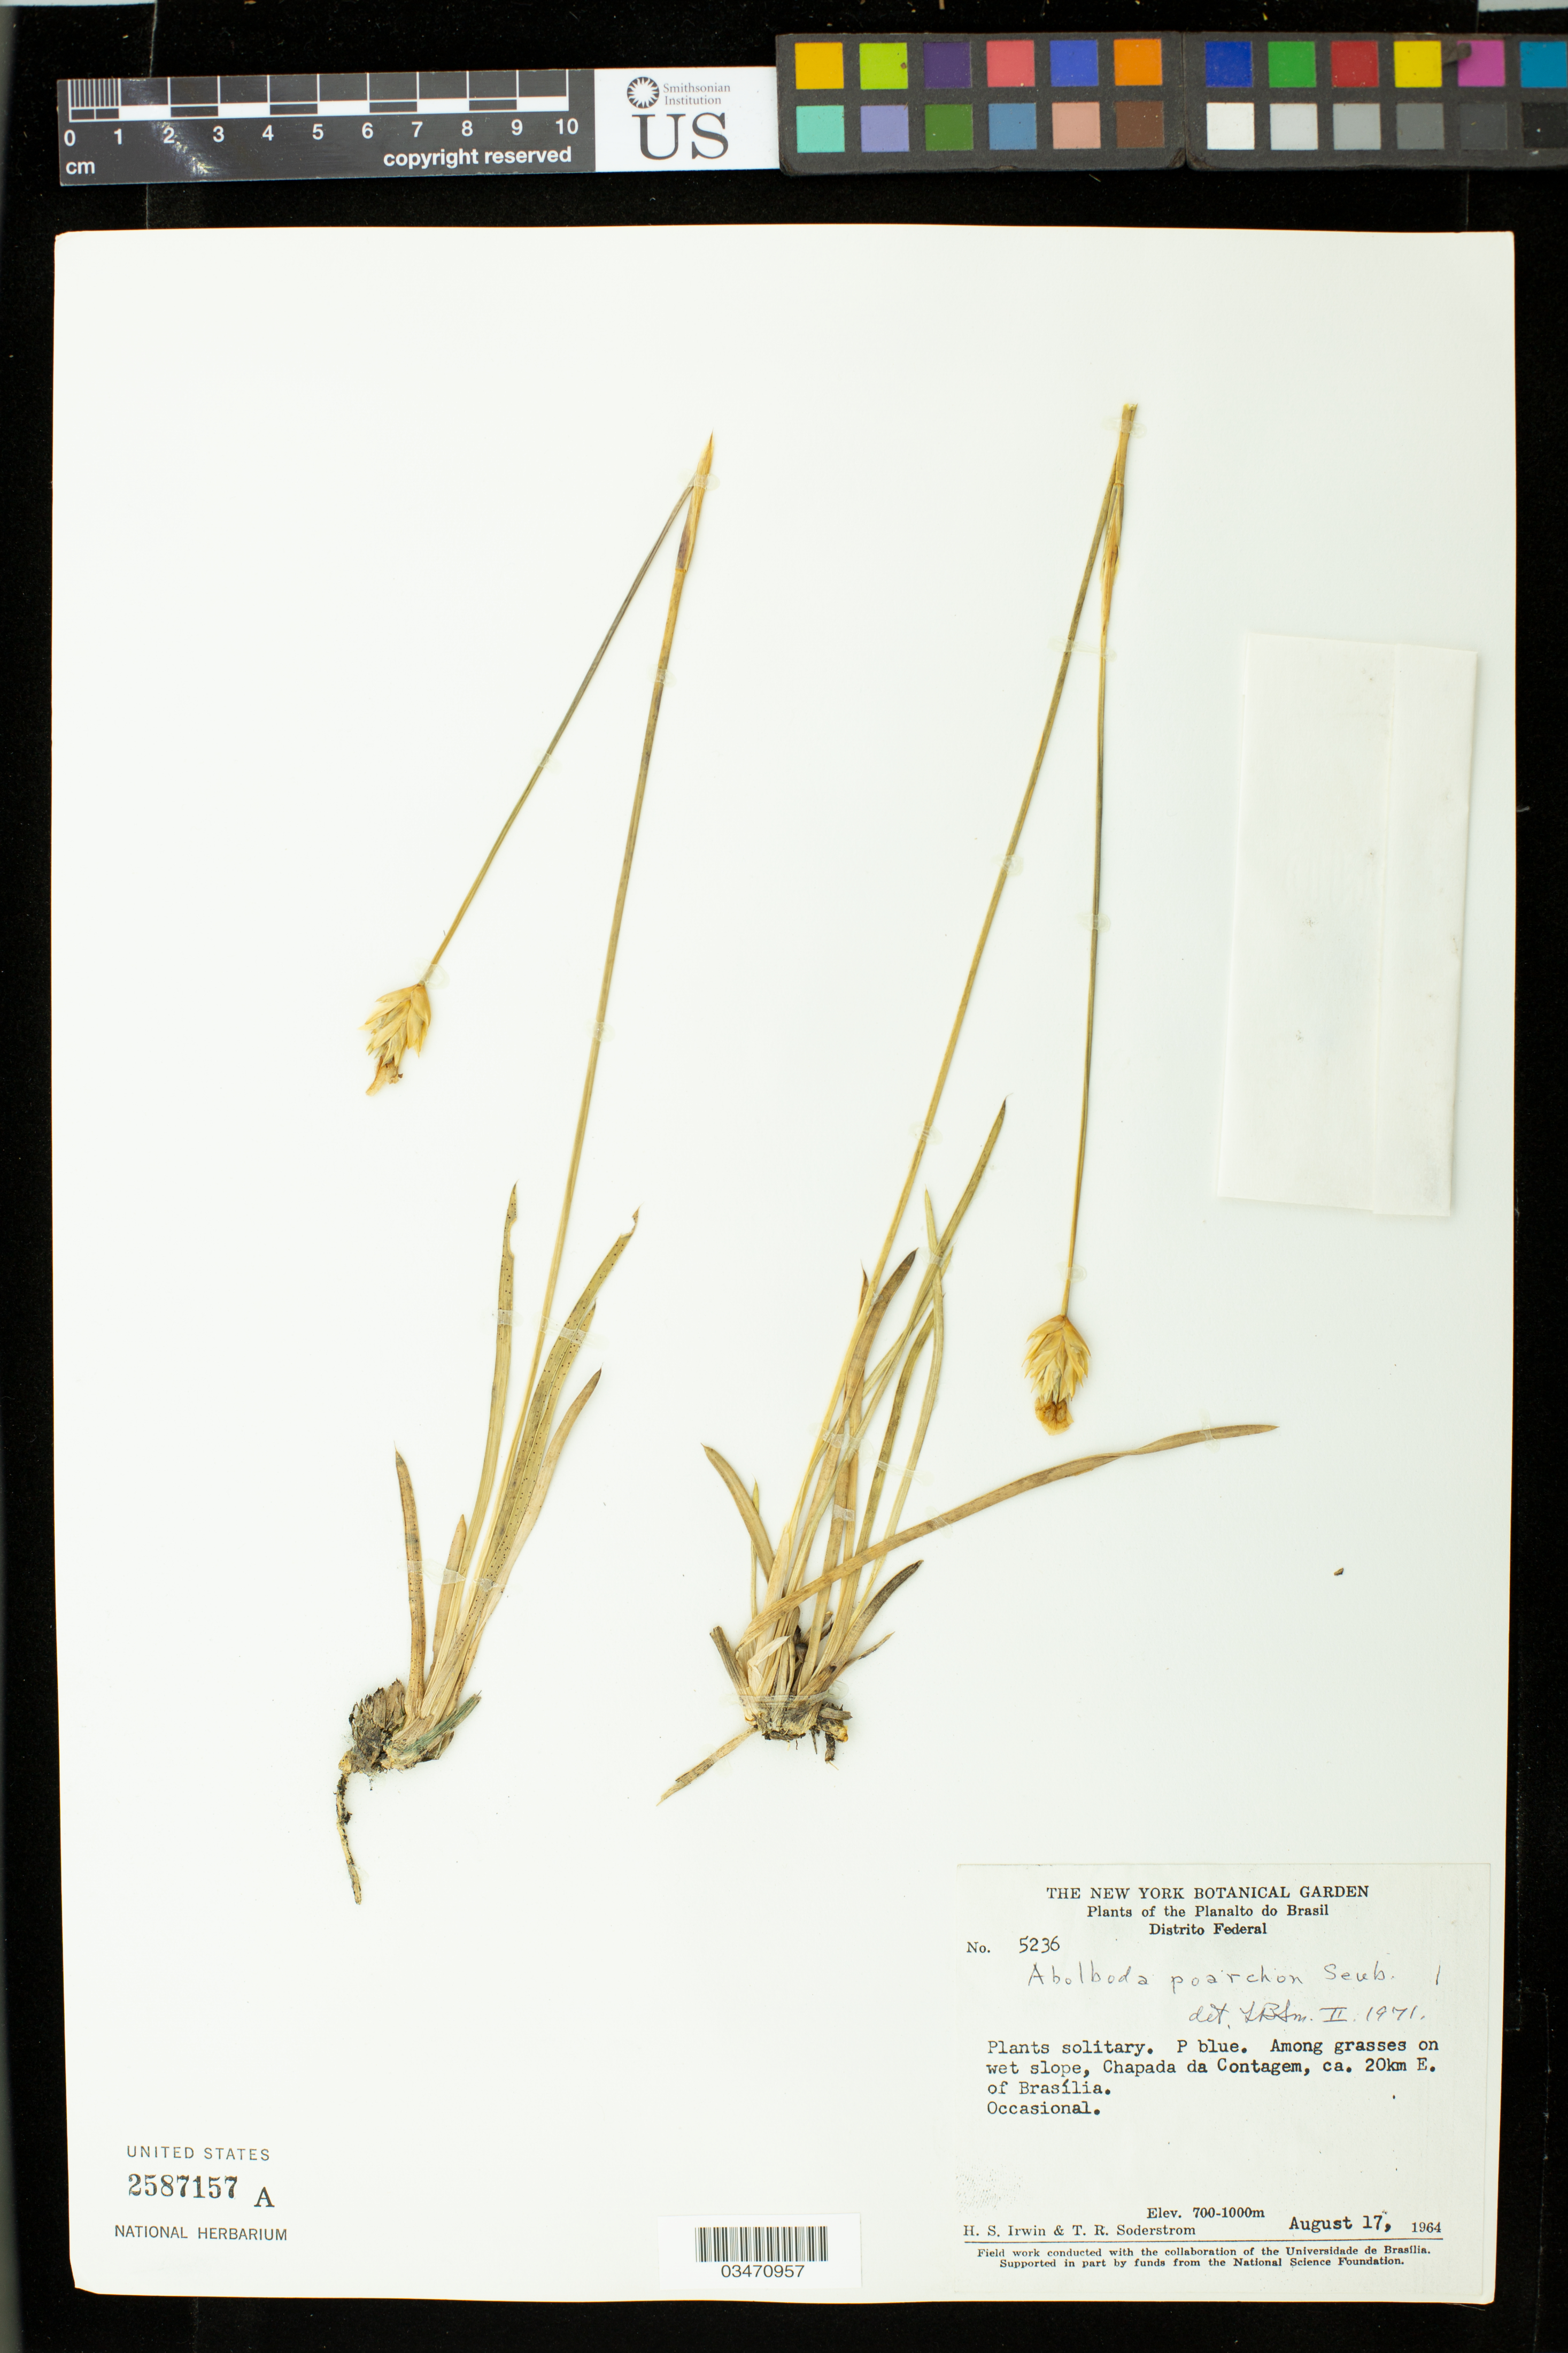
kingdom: Plantae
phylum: Tracheophyta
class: Liliopsida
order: Poales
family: Xyridaceae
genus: Abolboda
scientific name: Abolboda poarchon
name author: Seub.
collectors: H. Irwin & T. R. Soderstrom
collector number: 5236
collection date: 1964-08-17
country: Brazil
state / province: Distrito Federal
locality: Cahapda da Contagem, ca. 20km E. of Brasilia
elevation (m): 700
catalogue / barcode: US 2587157